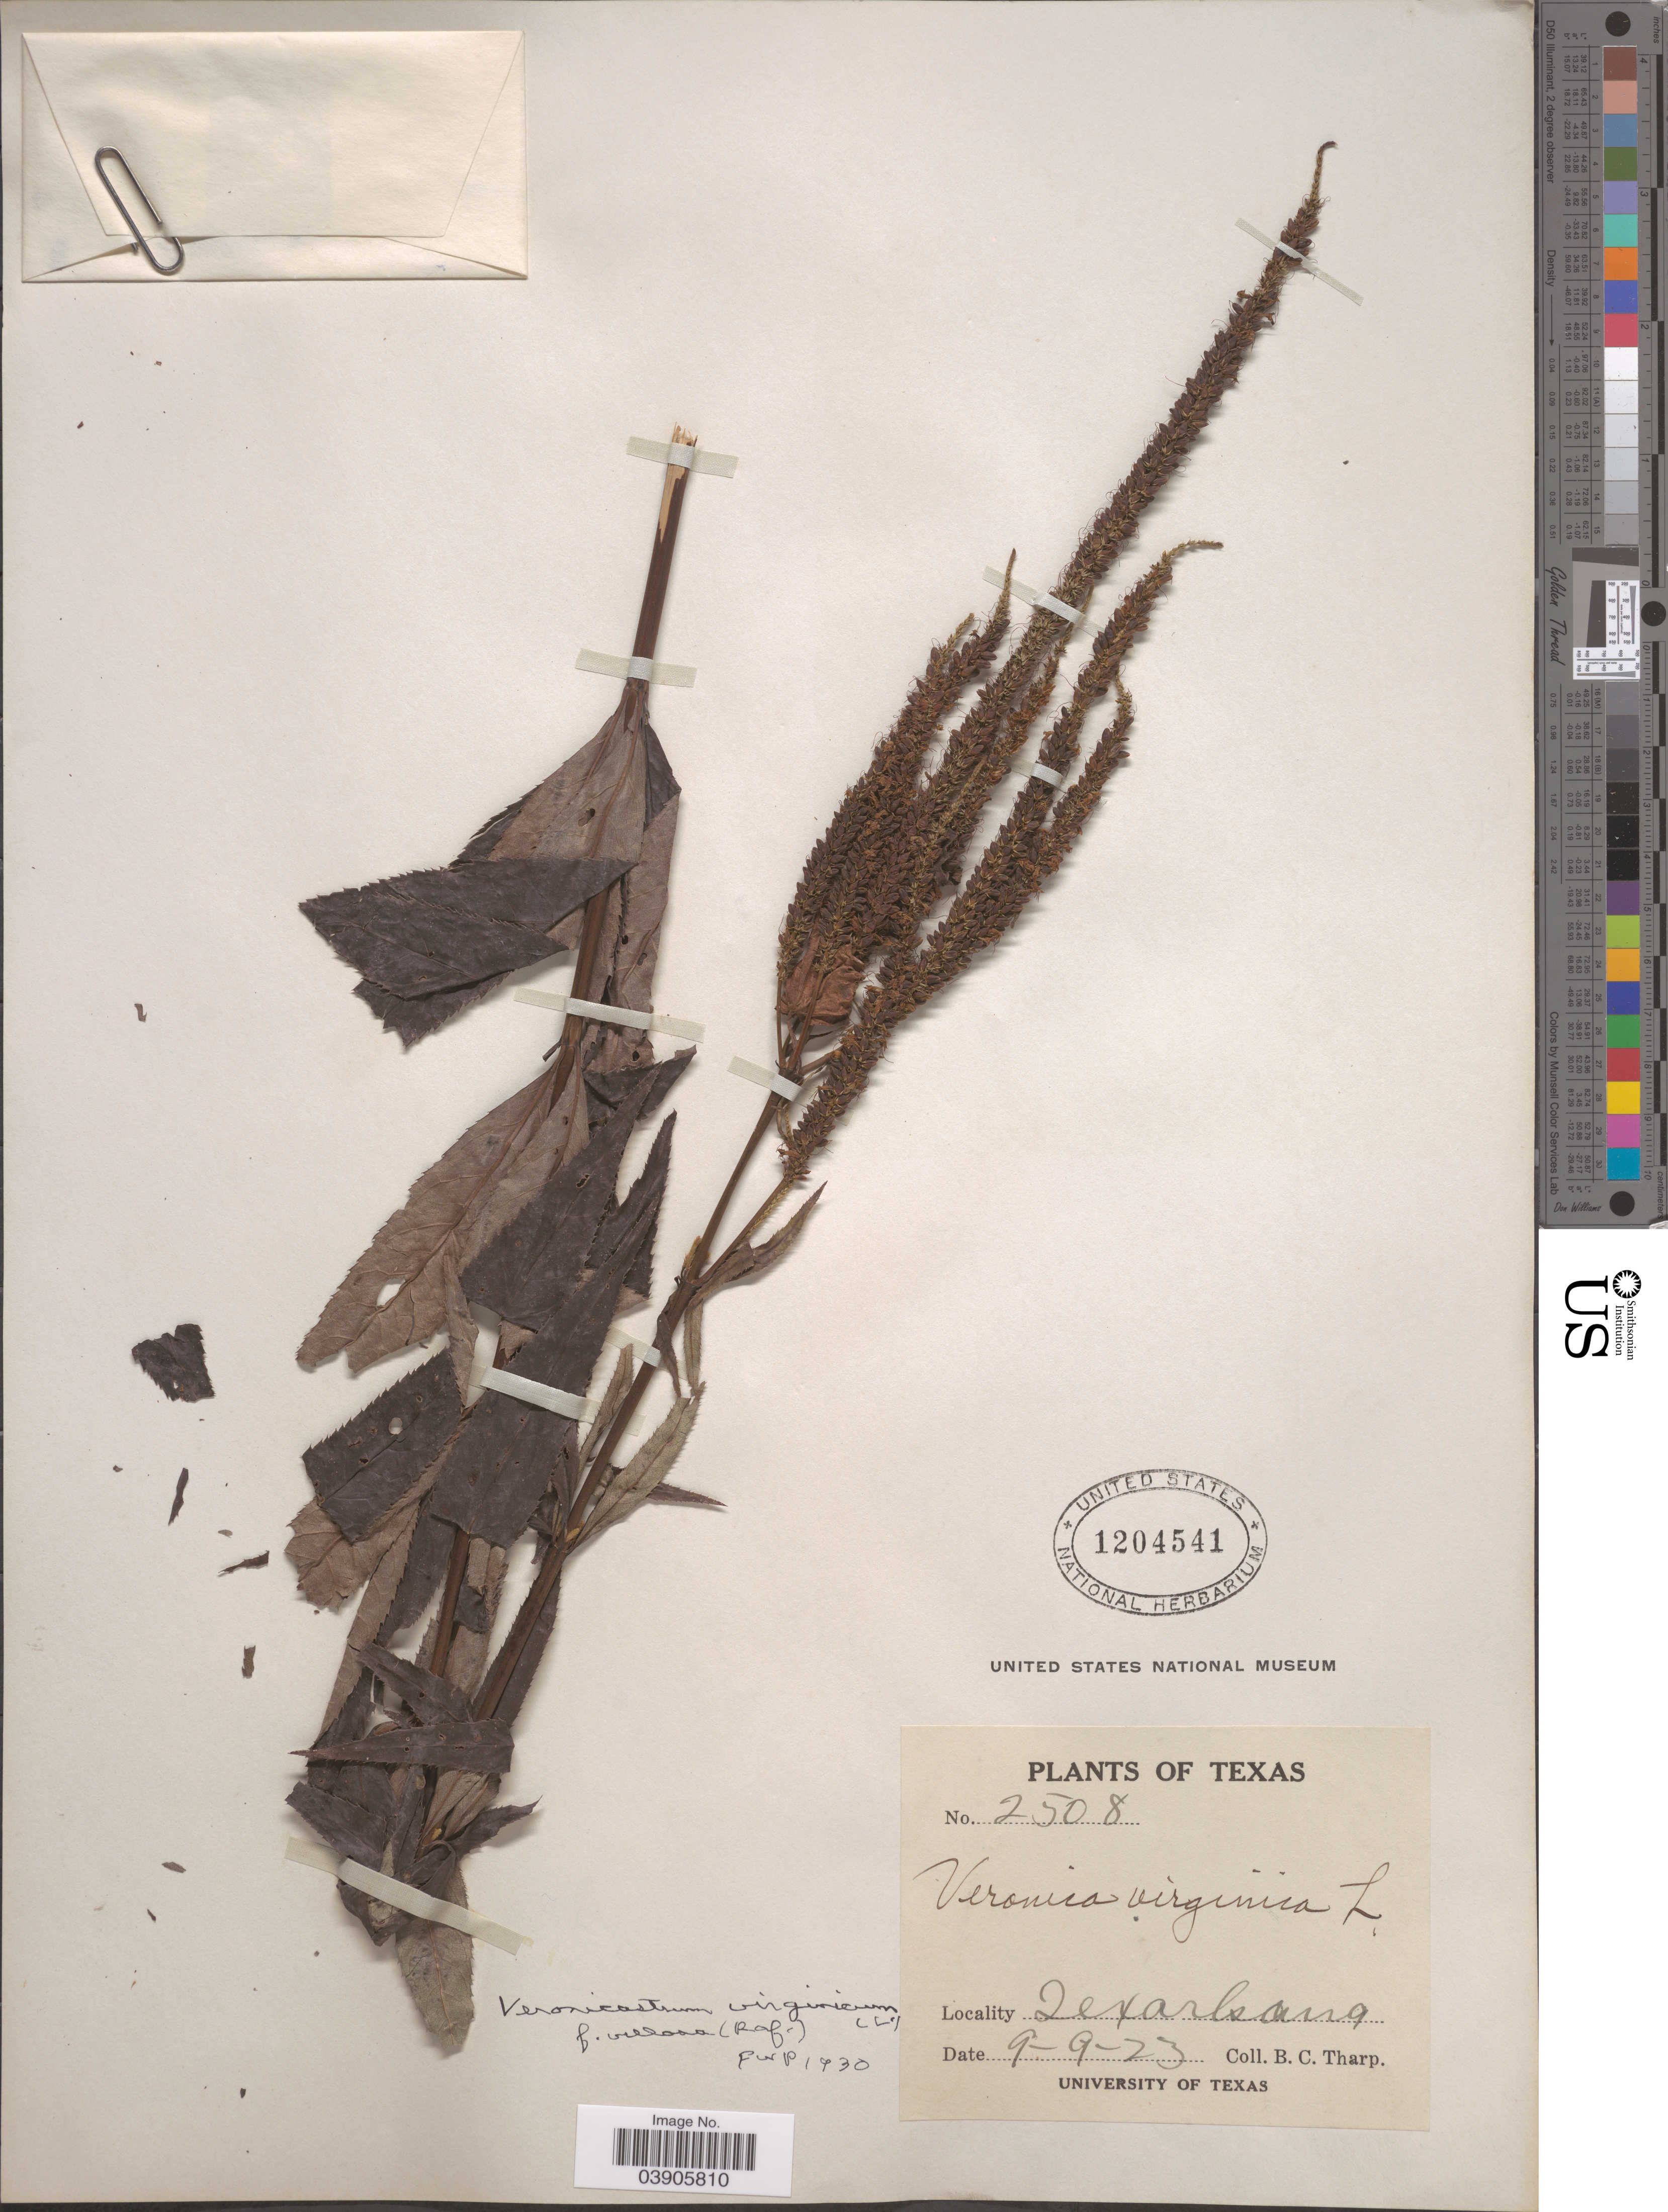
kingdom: Plantae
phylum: Tracheophyta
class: Magnoliopsida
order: Lamiales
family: Plantaginaceae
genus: Veronicastrum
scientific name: Veronicastrum virginicum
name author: (L.) Farw.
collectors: B. C. Tharp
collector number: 2508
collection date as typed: Transcribed d/m/y: 9/9/23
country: United States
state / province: Texas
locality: Texarkana.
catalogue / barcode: US 1204541